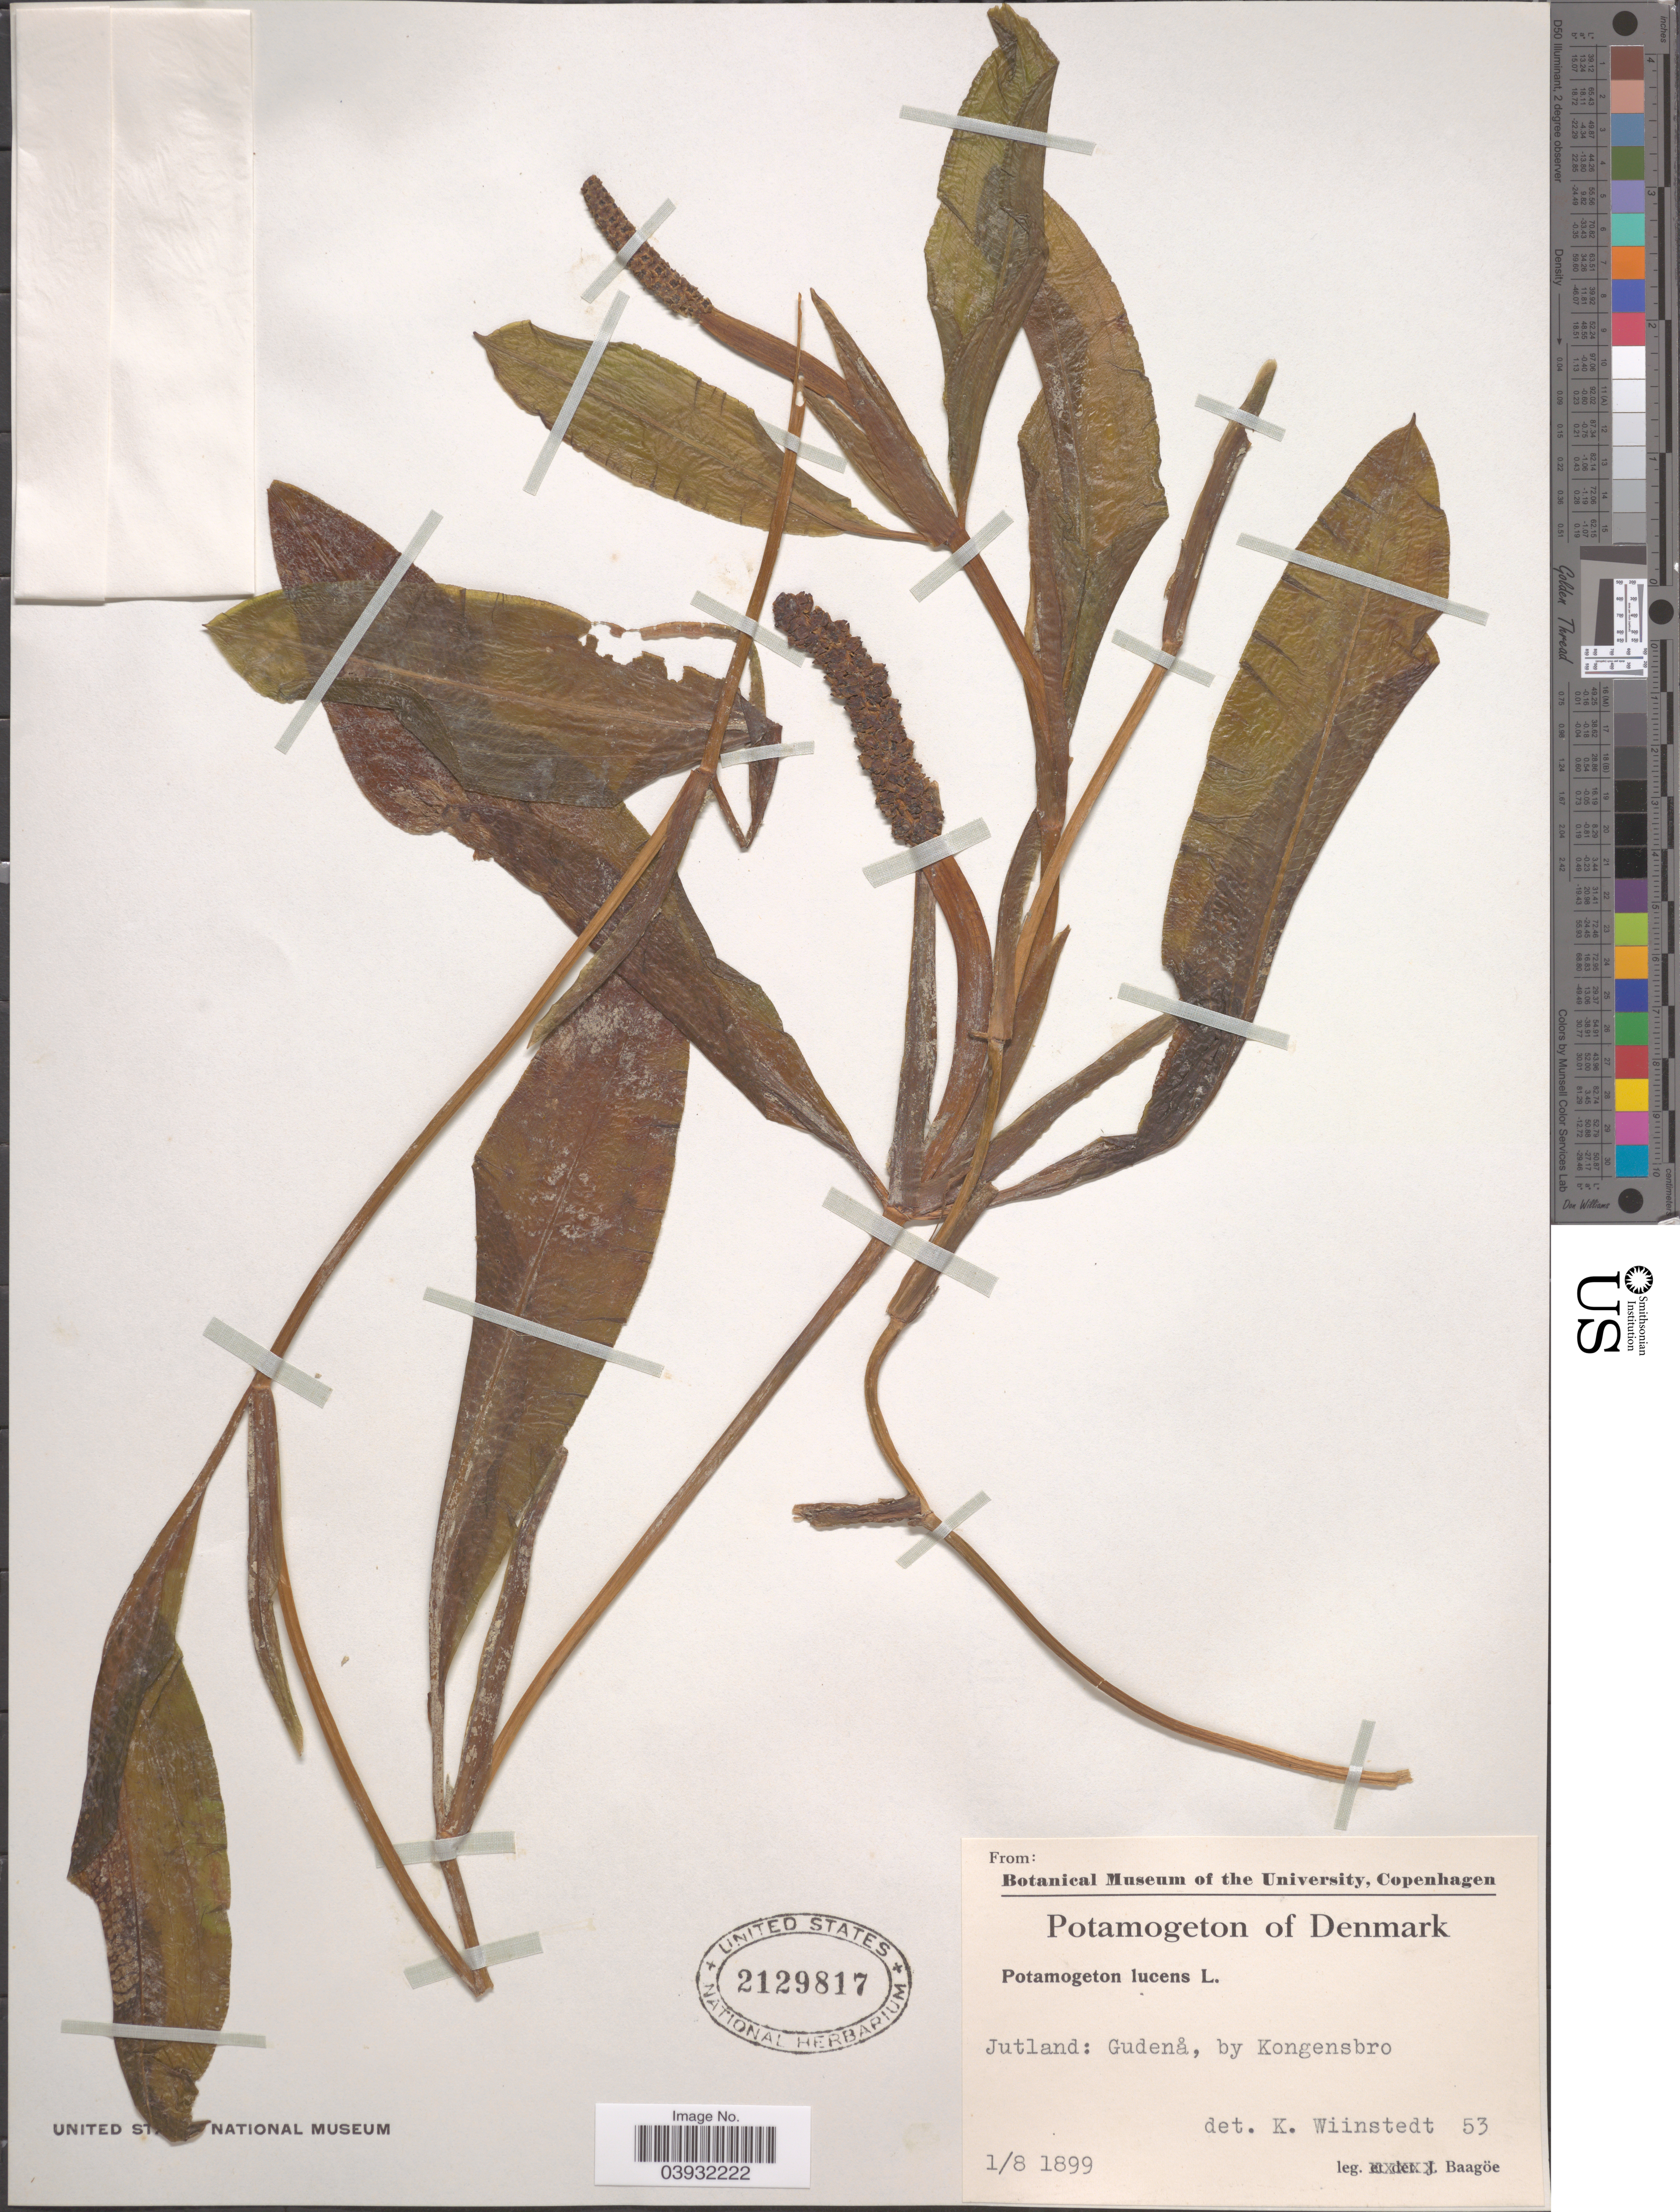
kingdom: Plantae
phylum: Tracheophyta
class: Liliopsida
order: Alismatales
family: Potamogetonaceae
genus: Potamogeton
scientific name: Potamogeton lucens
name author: L.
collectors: -. Baagoe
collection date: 1899-08-01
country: Denmark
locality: Jutland: Gudenå, by Kongensbro.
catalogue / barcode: US 2129817